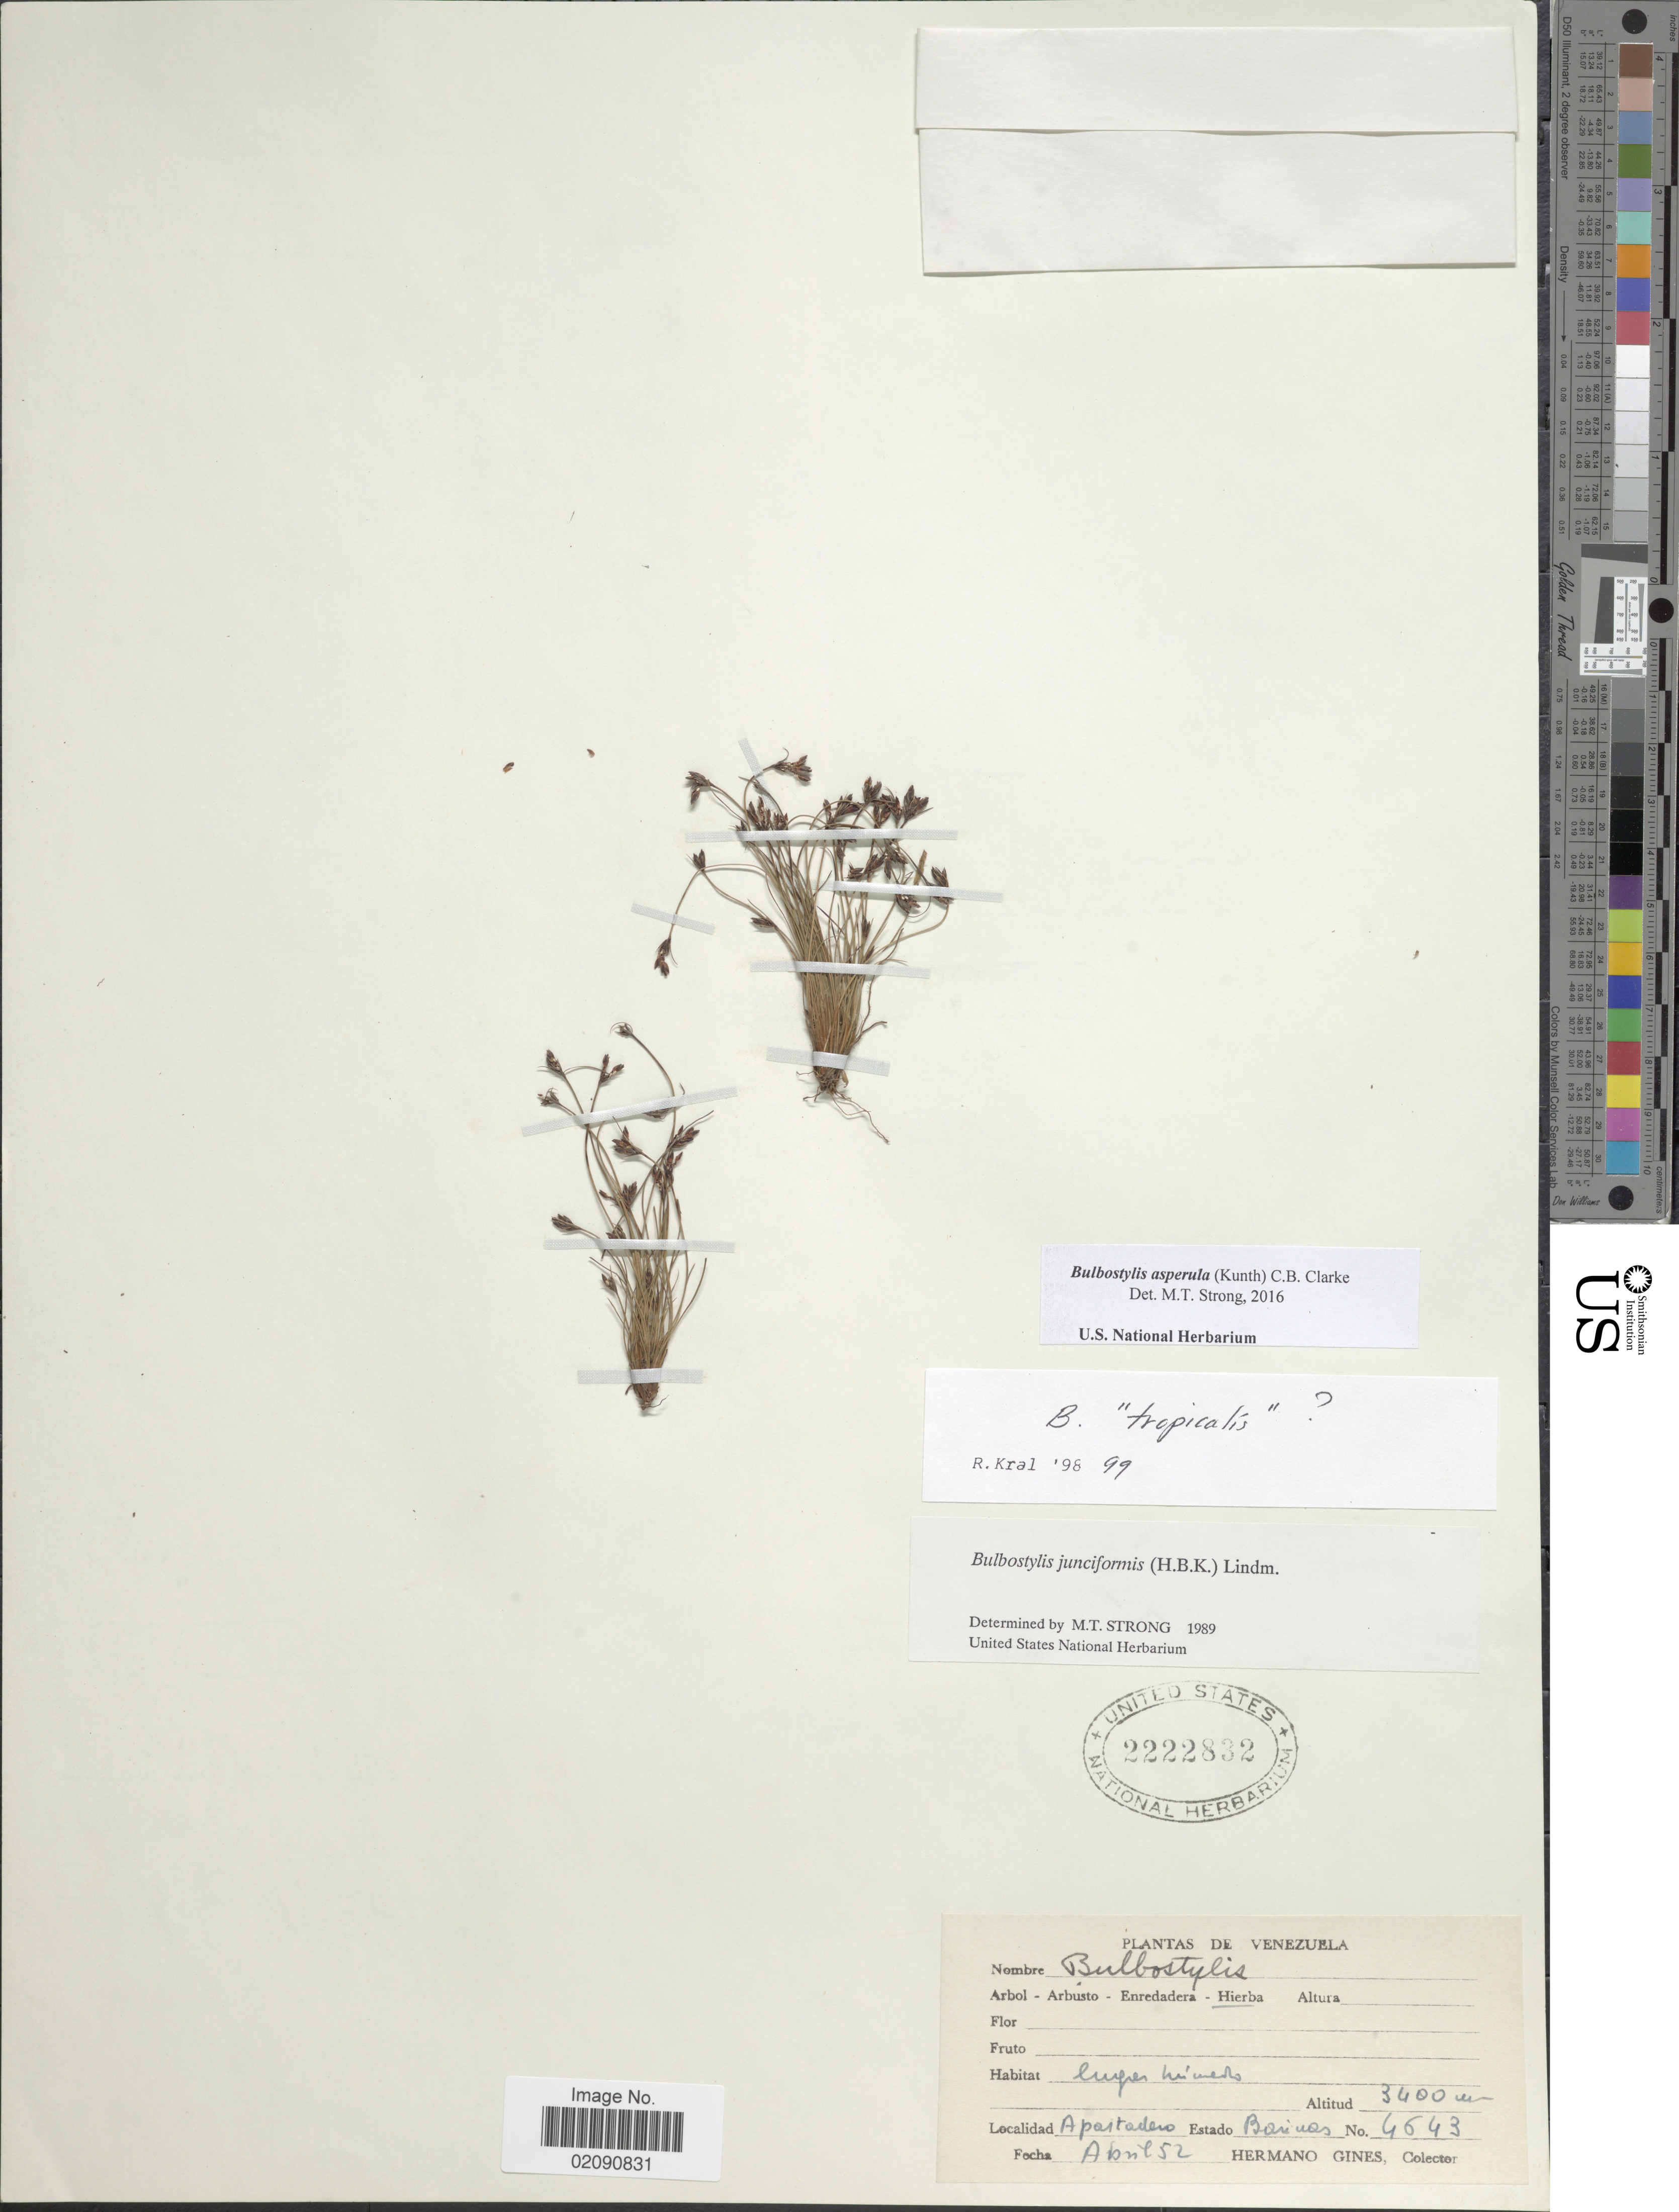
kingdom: Plantae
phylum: Tracheophyta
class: Liliopsida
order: Poales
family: Cyperaceae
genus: Bulbostylis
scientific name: Bulbostylis asperula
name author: (Kunth) C.B. Clarke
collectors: Bro. Gines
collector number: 4643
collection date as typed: Abne 52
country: Venezuela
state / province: Barinas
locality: Apastadero, estado Barinas.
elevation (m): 3400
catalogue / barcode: US 2222832